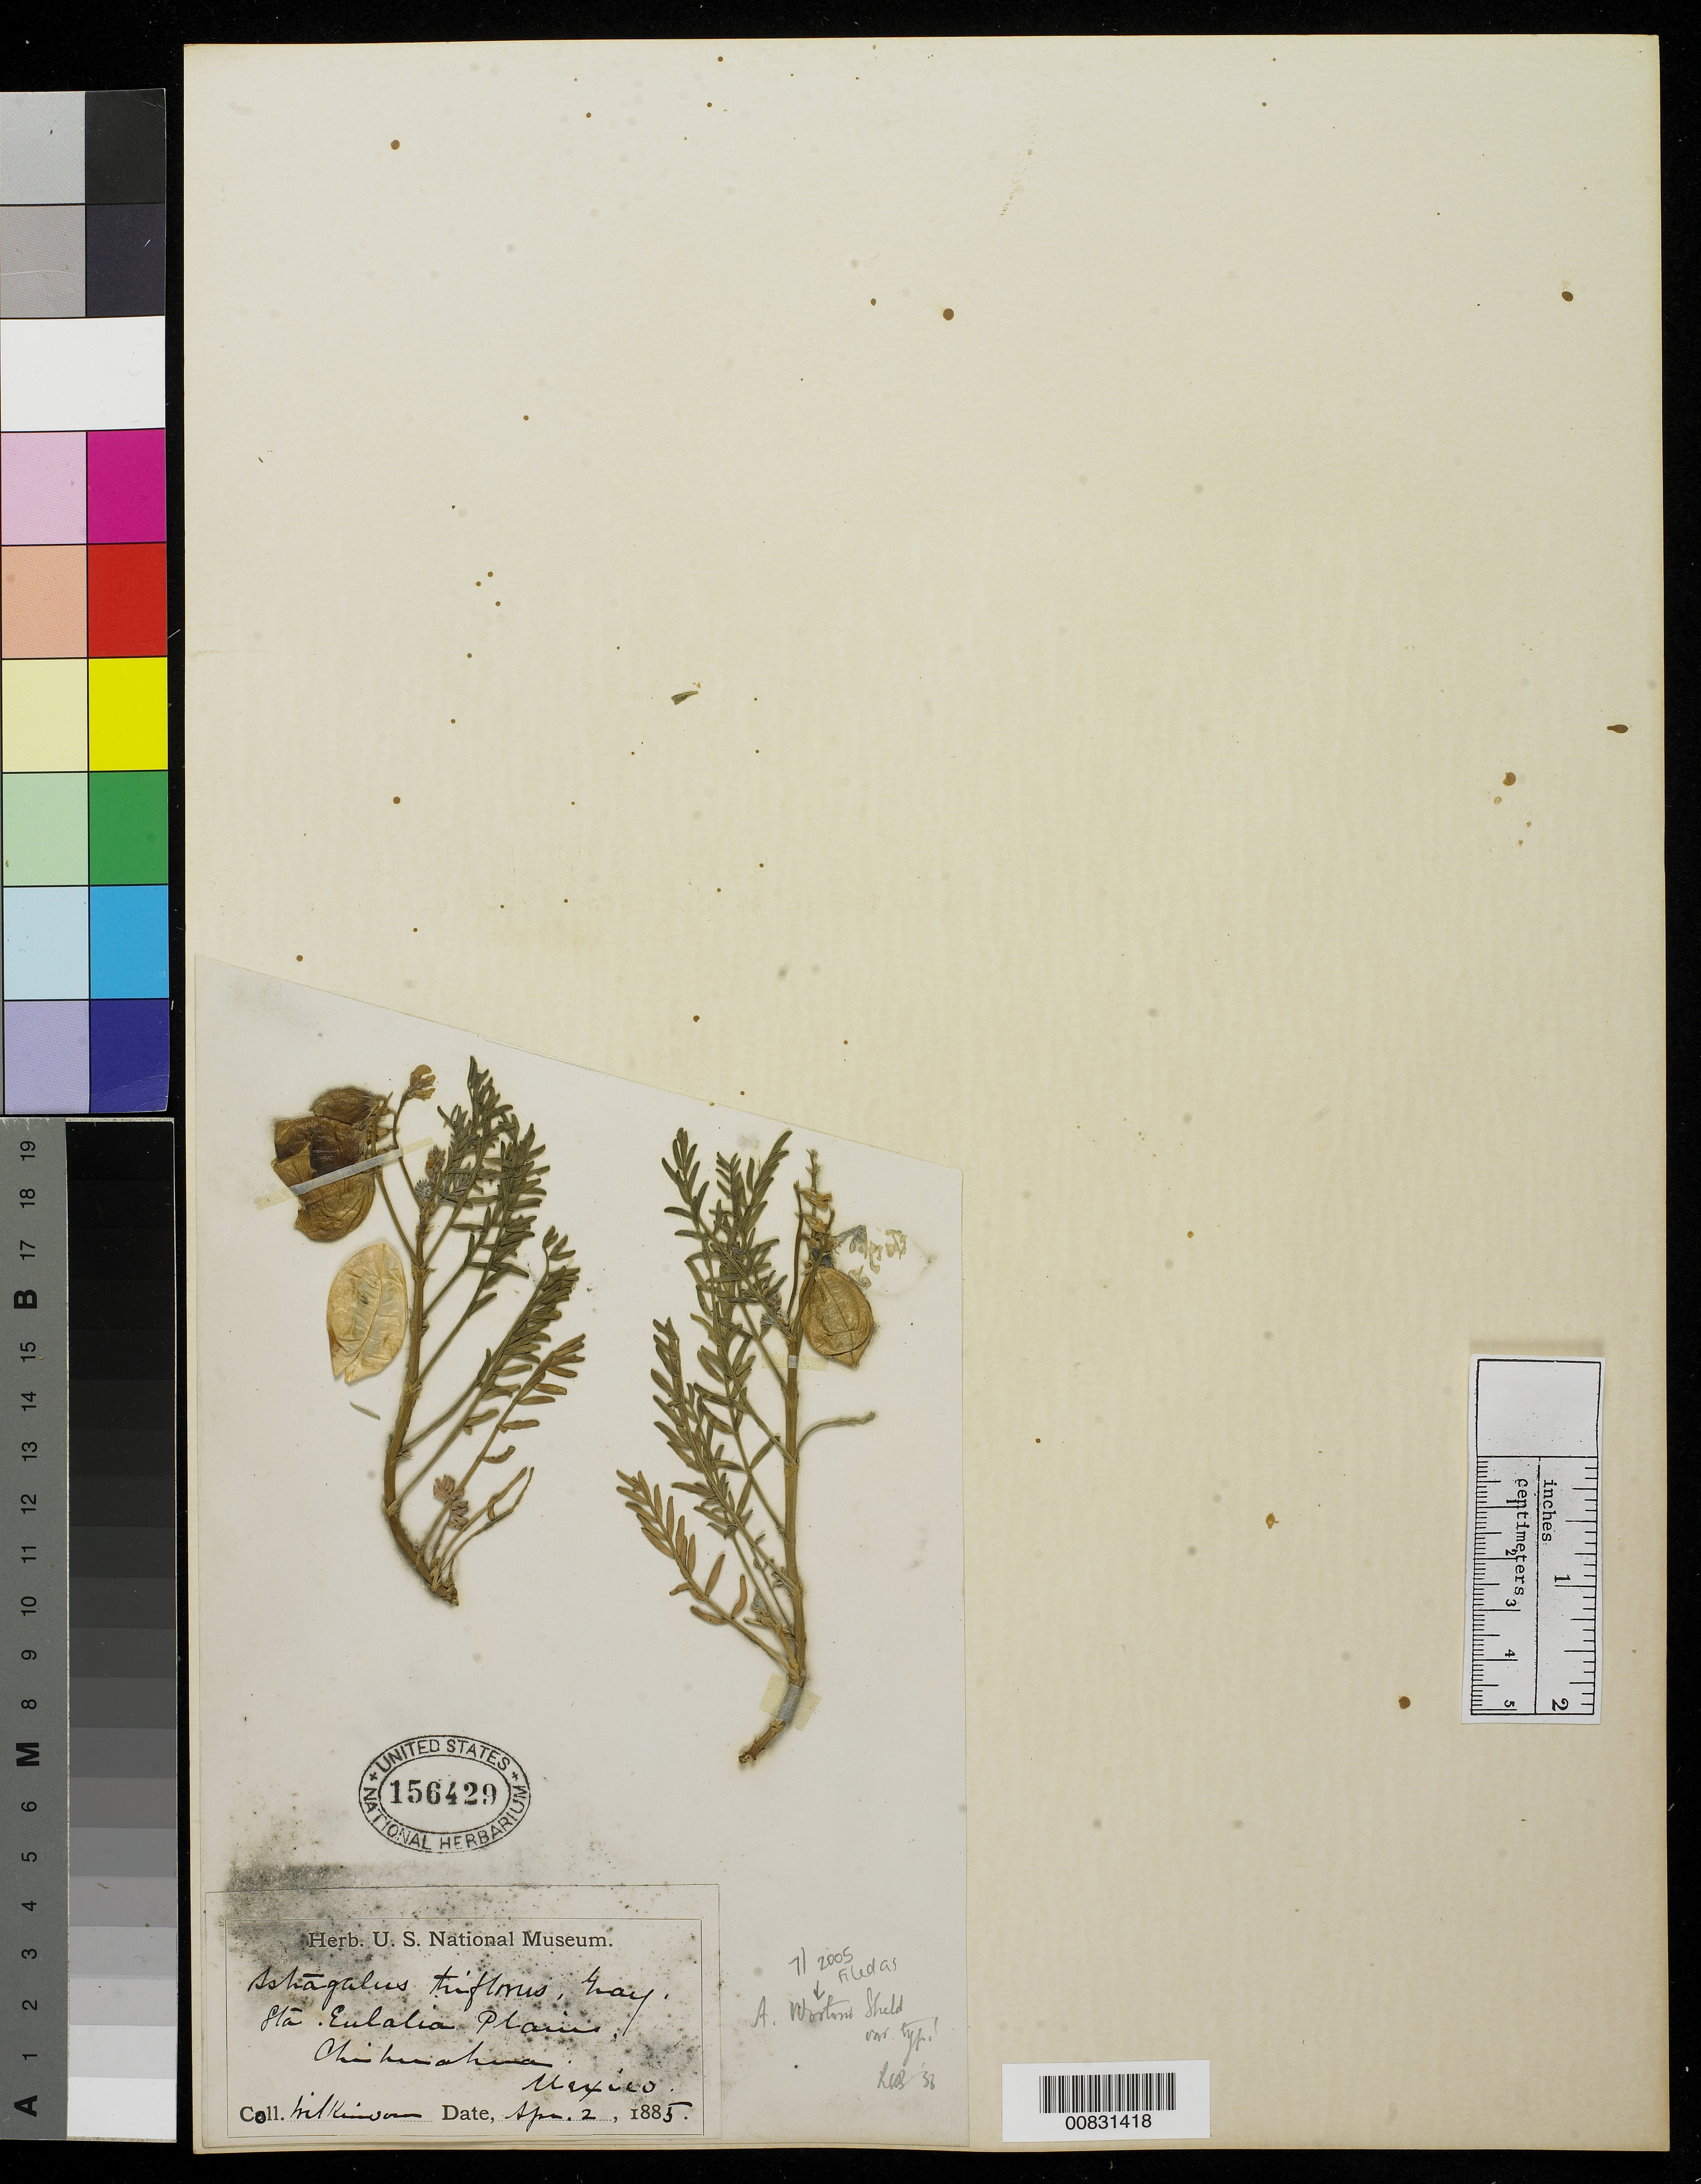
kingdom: Plantae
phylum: Tracheophyta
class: Magnoliopsida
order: Fabales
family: Fabaceae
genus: Astragalus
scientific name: Astragalus wootonii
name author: E. Sheld.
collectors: E. Wilkinson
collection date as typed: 02 Apr 1885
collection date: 1885-04-02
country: Mexico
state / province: Chihuahua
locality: Sta. Eulalia Plains.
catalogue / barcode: US 156429